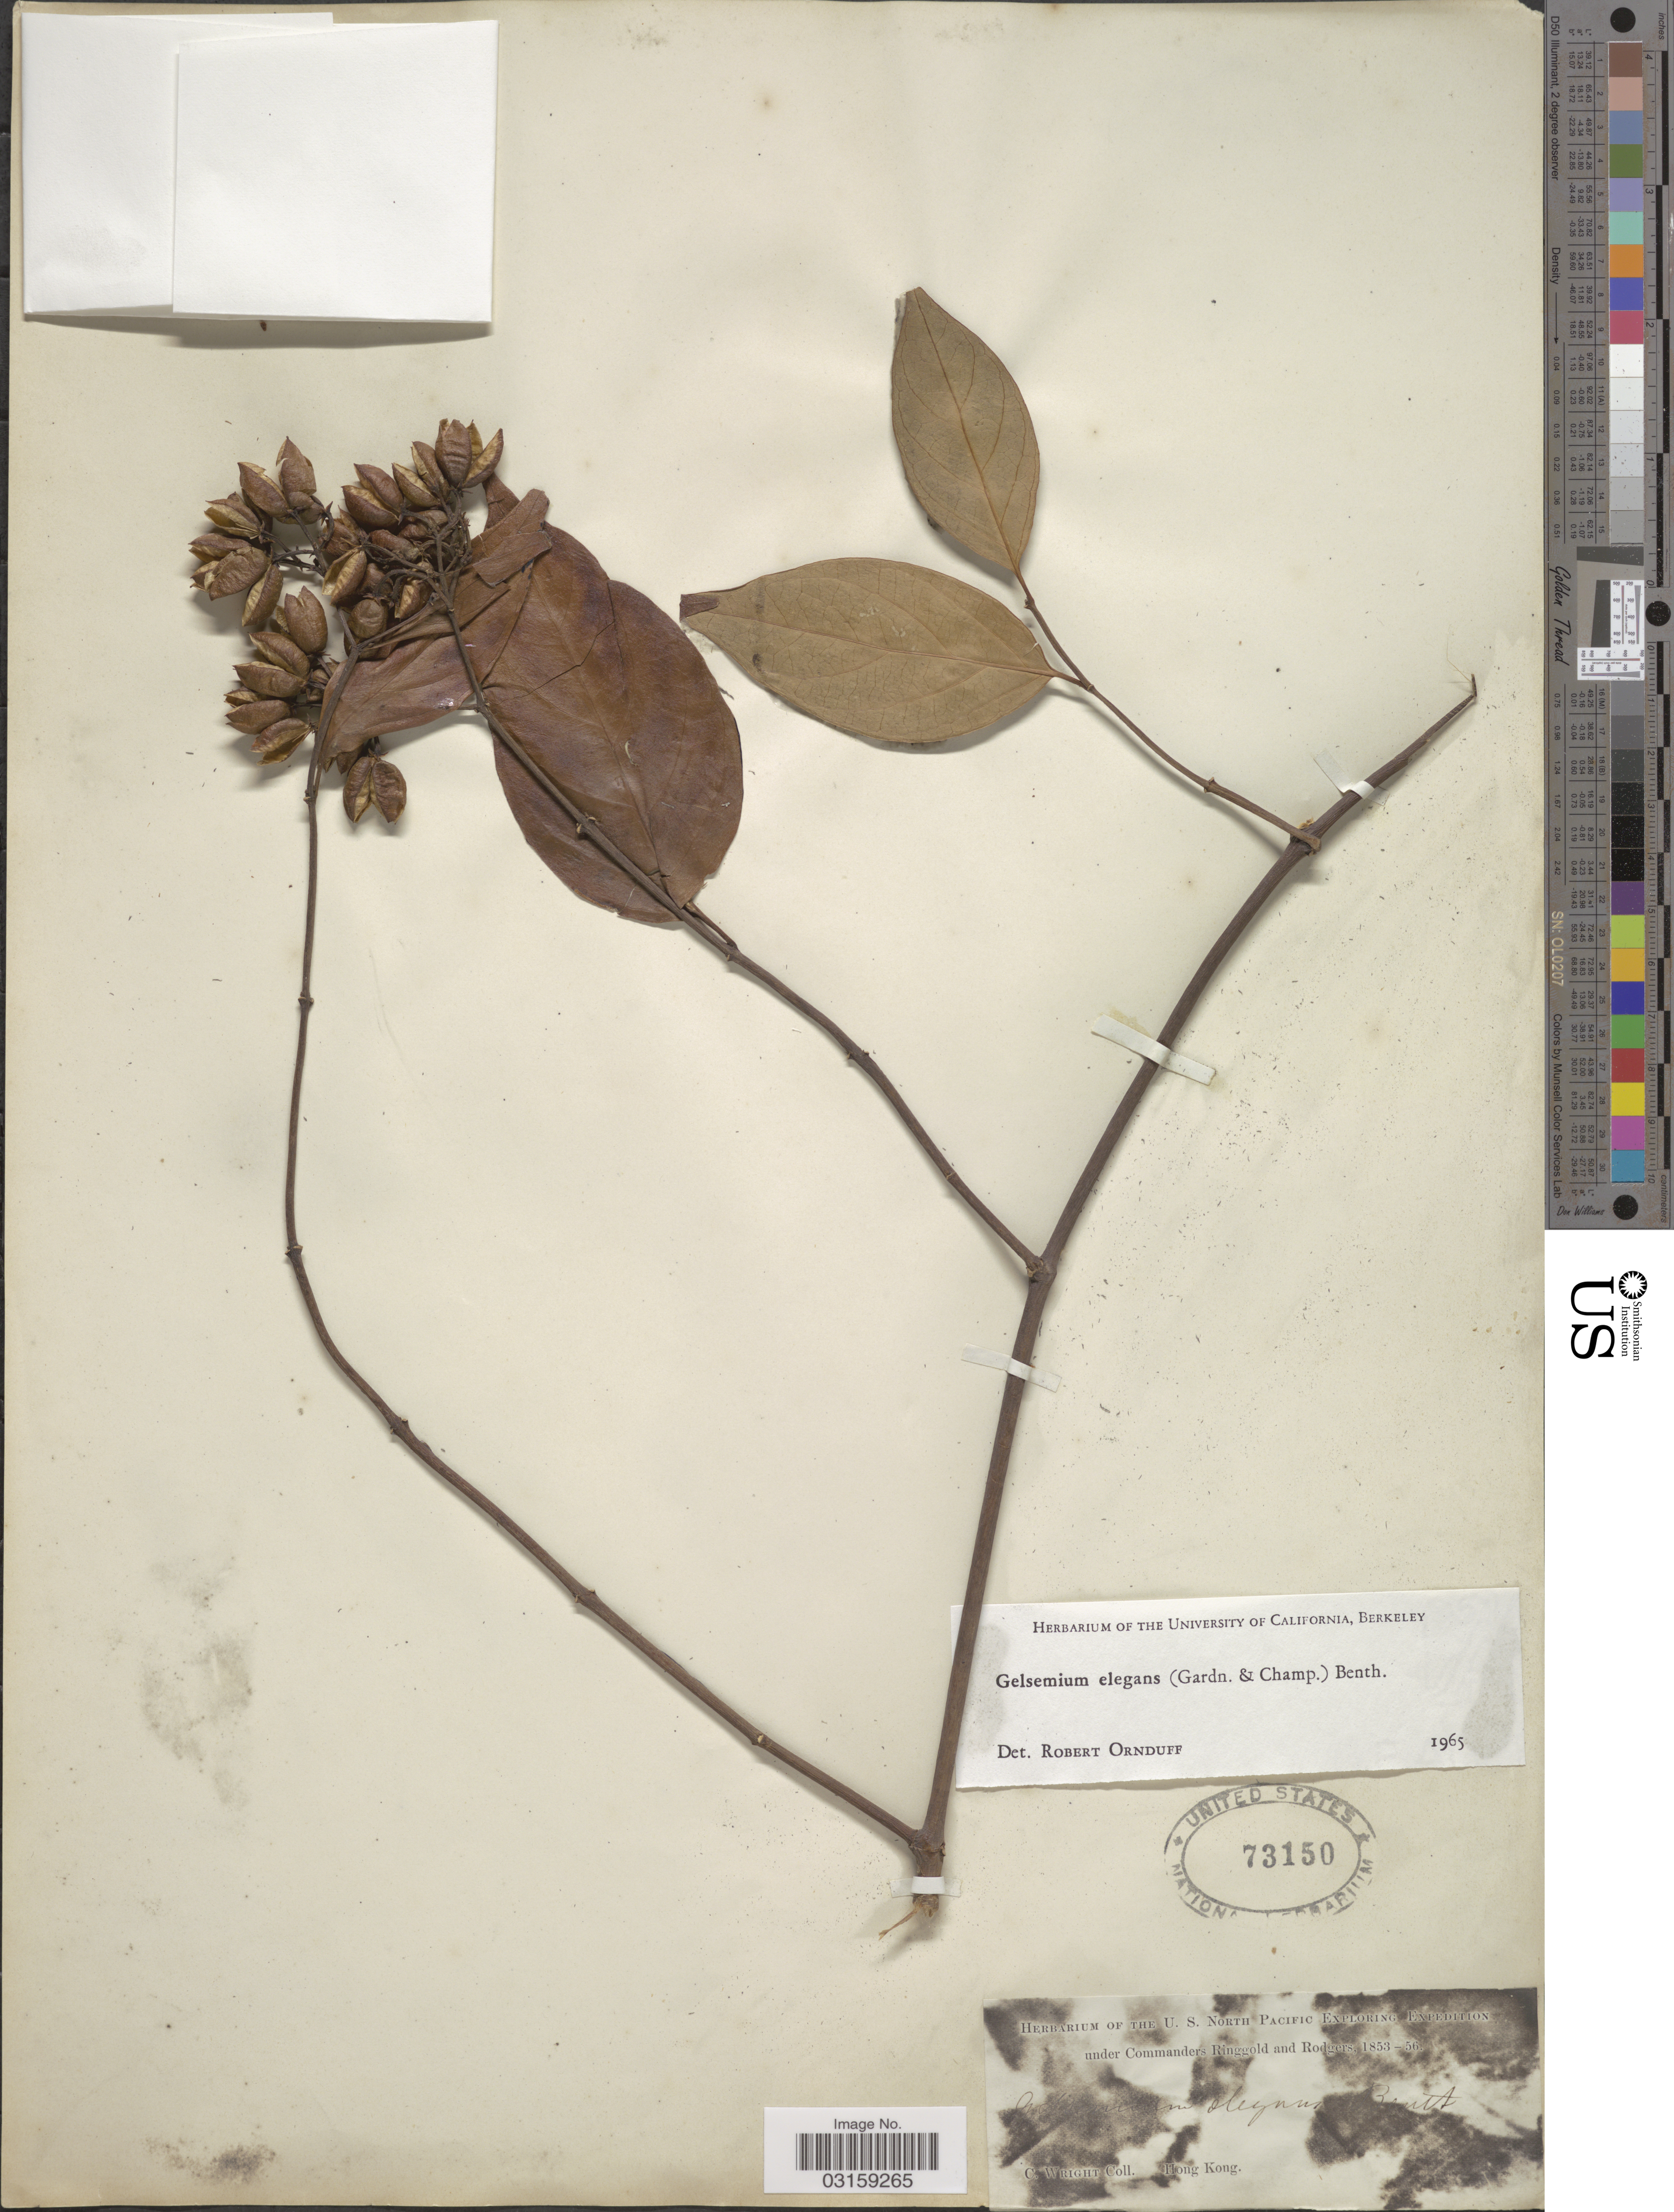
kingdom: Plantae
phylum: Tracheophyta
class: Magnoliopsida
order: Gentianales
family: Gelsemiaceae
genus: Gelsemium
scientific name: Gelsemium elegans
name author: (Gardner & Chapm.) Benth.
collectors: C. Wright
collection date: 1853/1856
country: China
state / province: Hong Kong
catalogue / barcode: US 73150